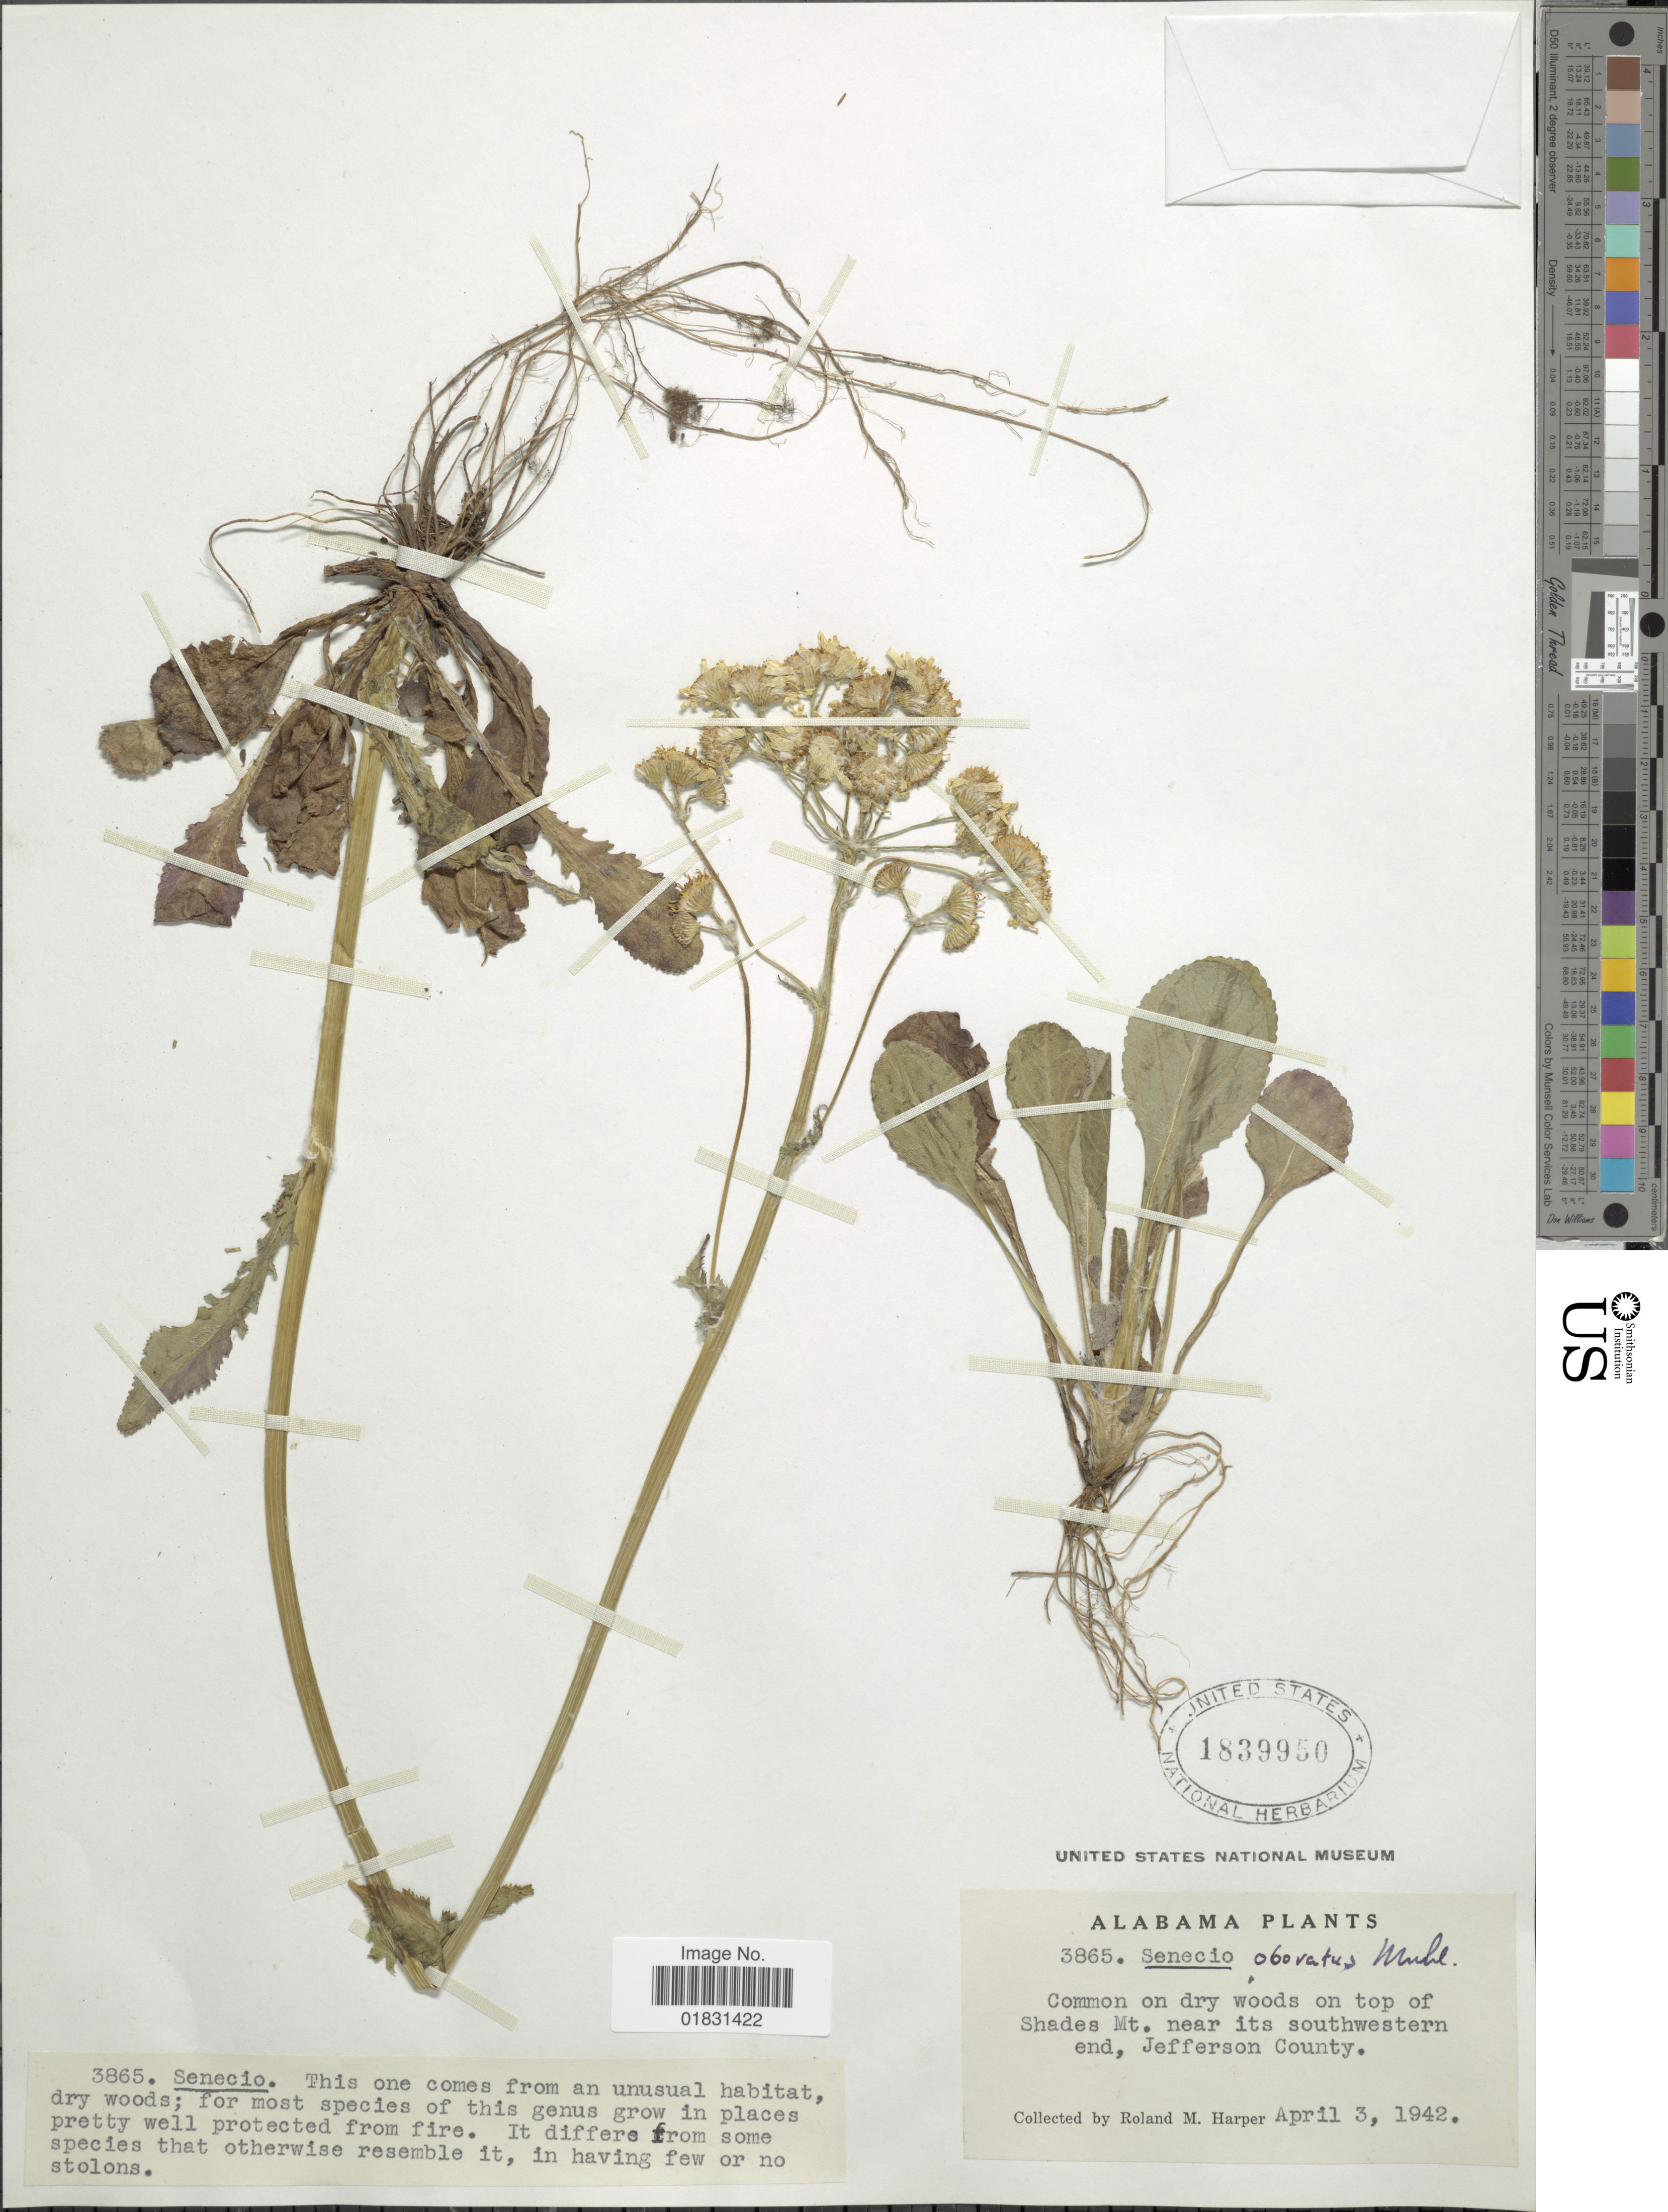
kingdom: Plantae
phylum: Tracheophyta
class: Magnoliopsida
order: Asterales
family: Asteraceae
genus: Packera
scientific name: Packera obovata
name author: (Muhl. ex Willd.) W.A. Weber & Á. Löve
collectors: R. M. Harper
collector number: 3865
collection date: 1942-04-03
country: United States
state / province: Alabama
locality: Common on dry woods on top Shades Mt. near its southwestern end, Jefferson County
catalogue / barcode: US 1839950